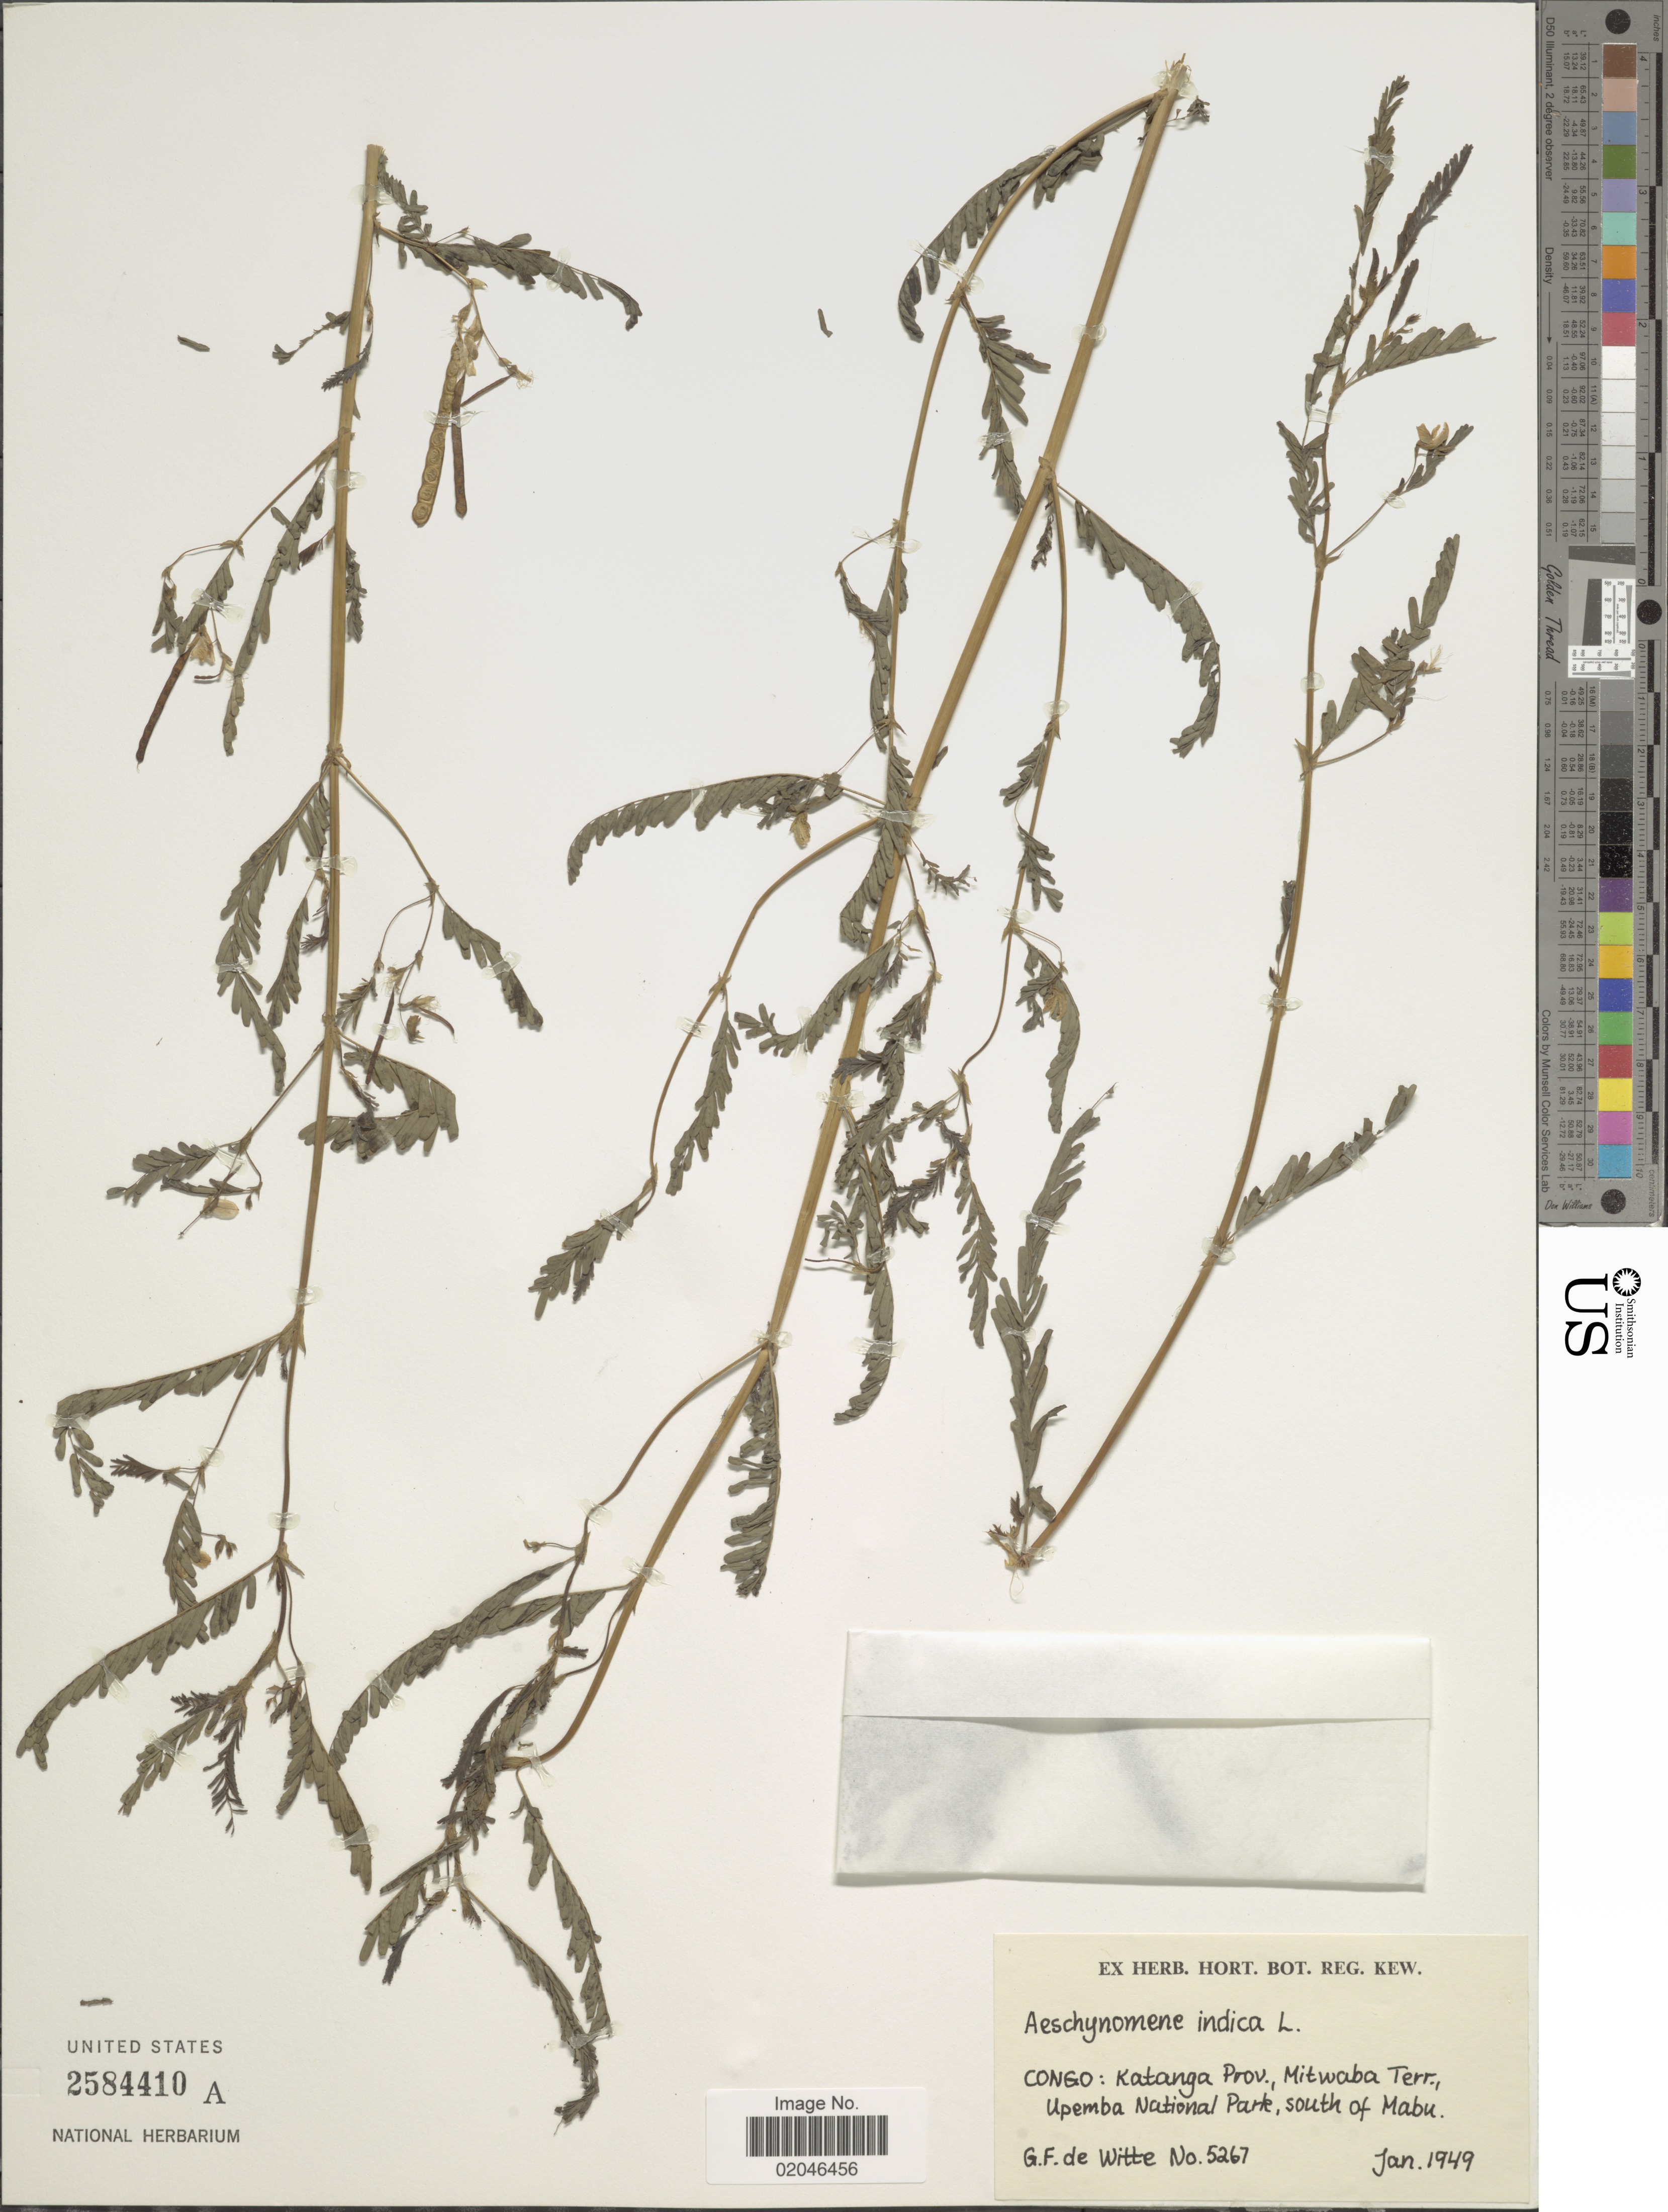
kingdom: Plantae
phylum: Tracheophyta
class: Magnoliopsida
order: Fabales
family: Fabaceae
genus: Aeschynomene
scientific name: Aeschynomene indica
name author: L.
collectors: G. de Witte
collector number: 5267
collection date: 1949-01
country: Congo, Democratic Republic of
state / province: Haut-Katanga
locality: Congo: Katanga Prov., Mitwaba Terr., Upemba National Park, south of Mabu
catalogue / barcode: US 2584410A